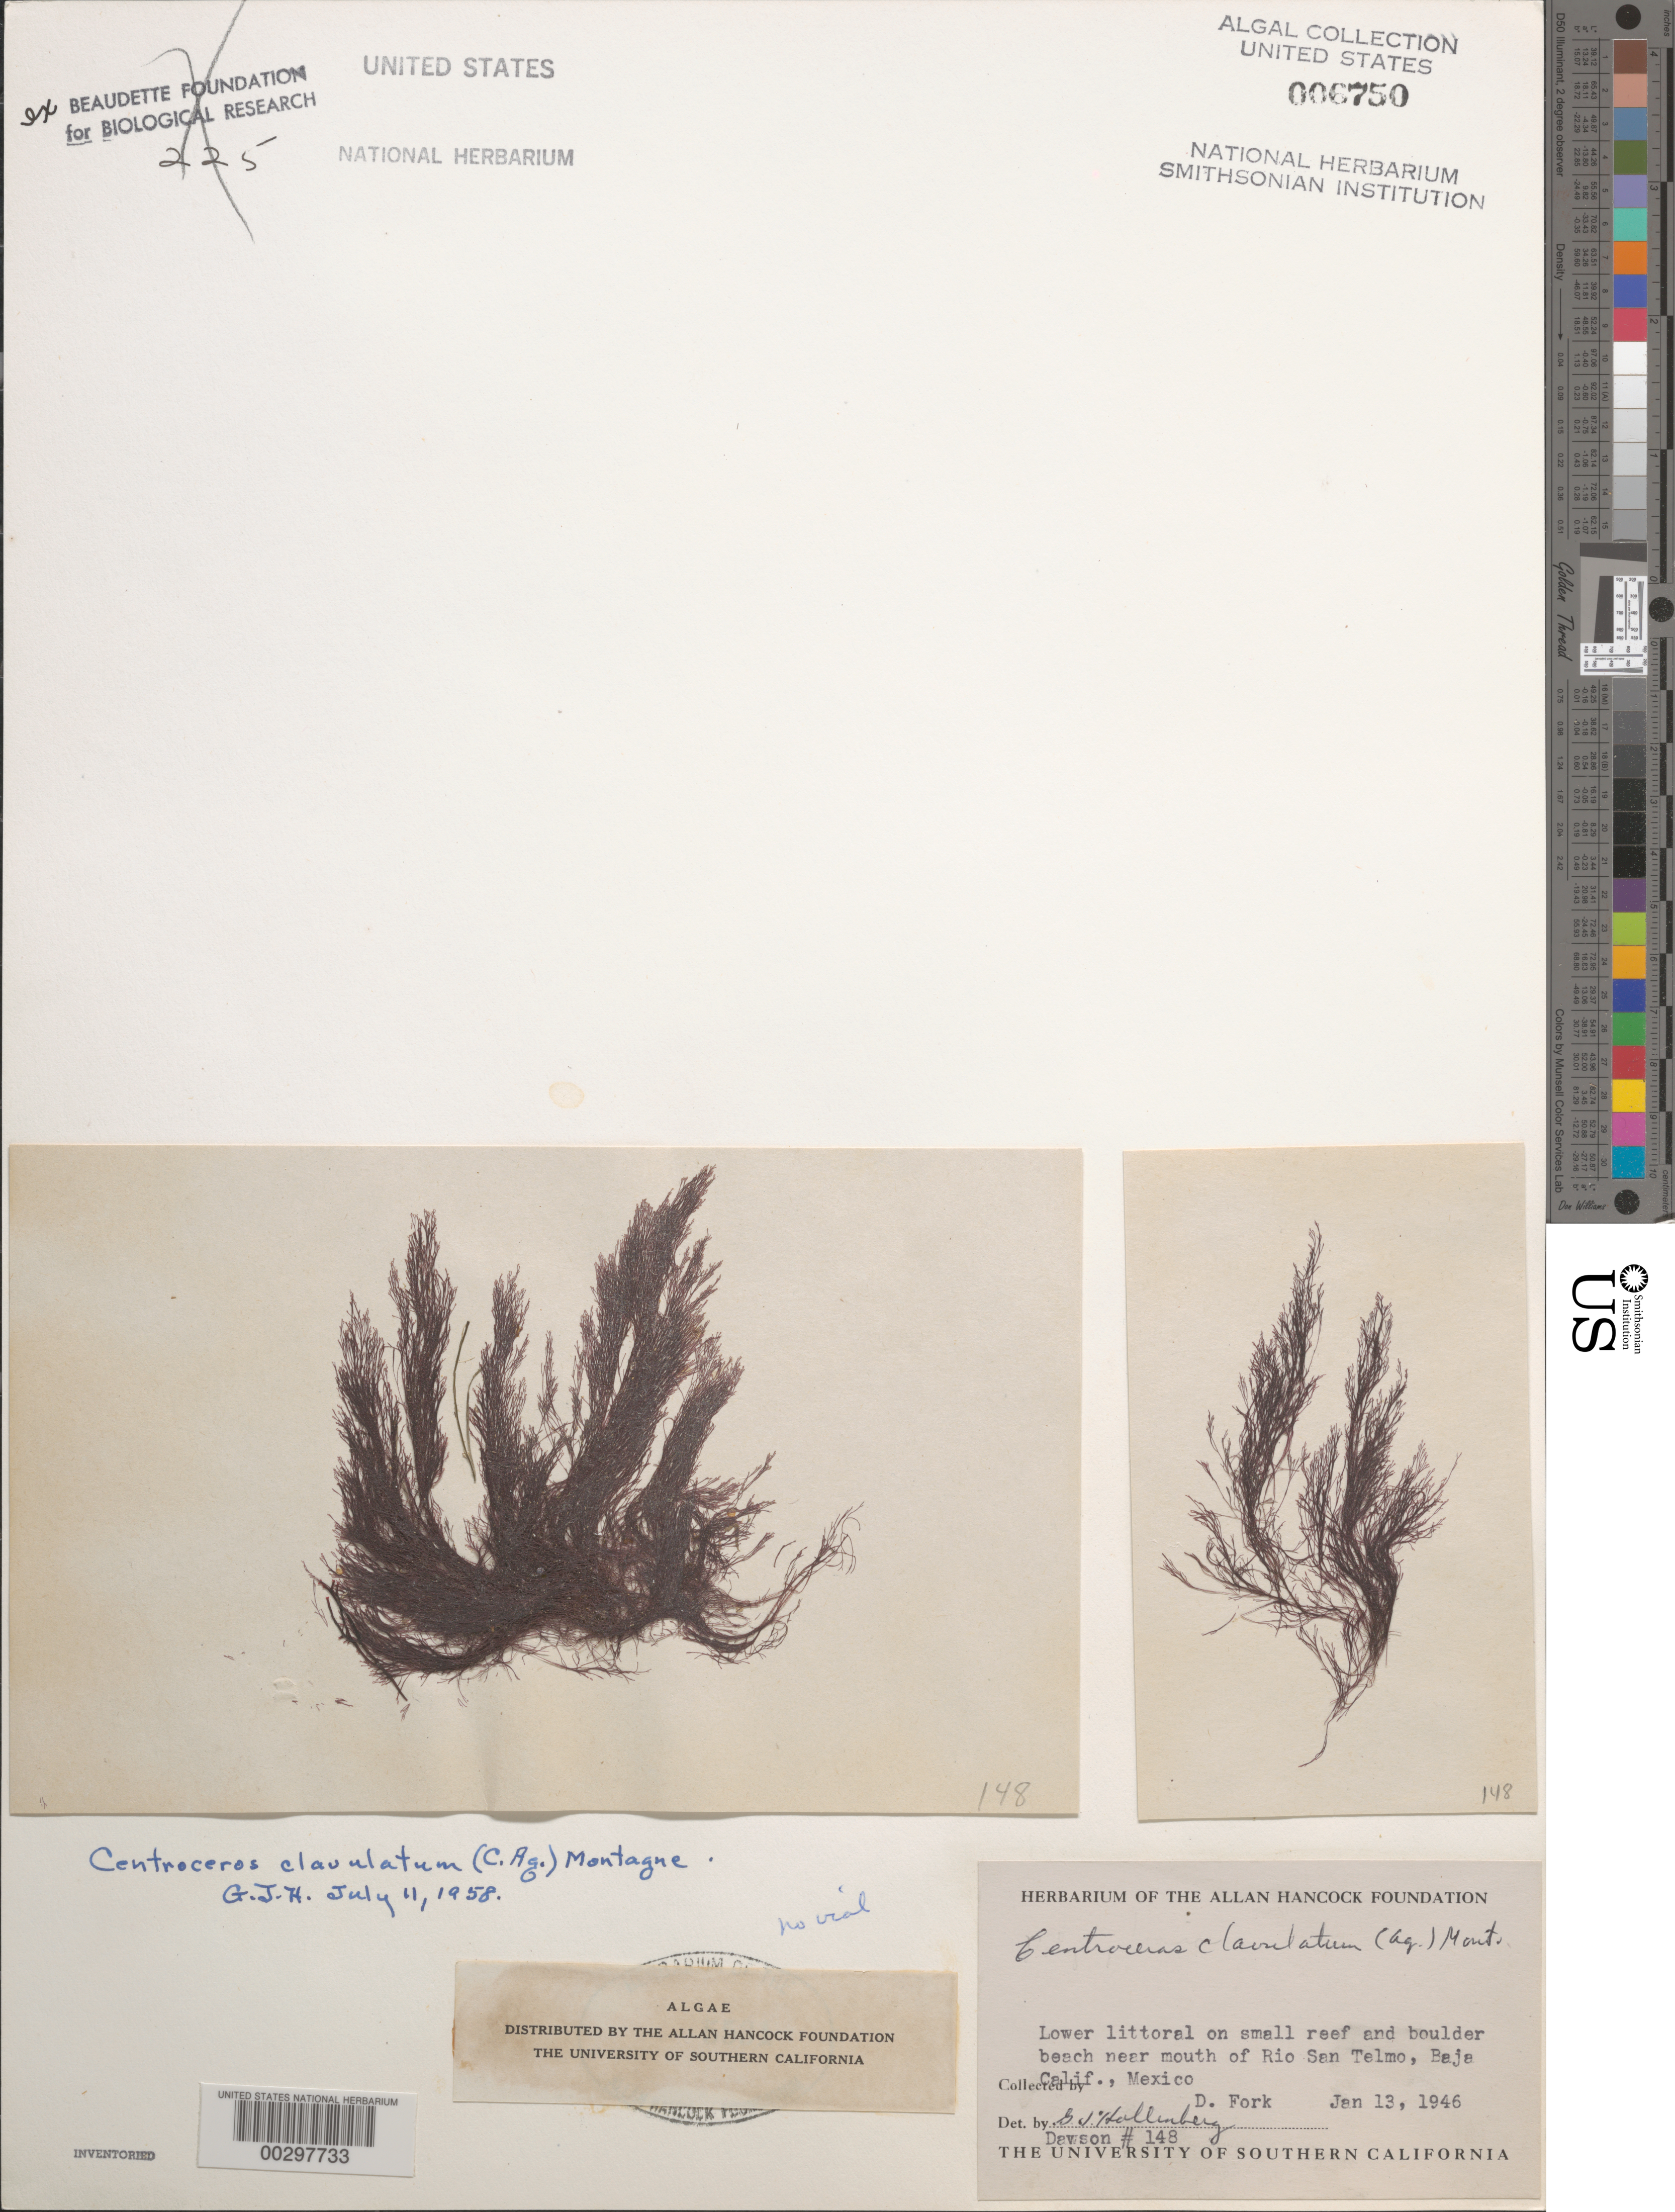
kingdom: Plantae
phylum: Rhodophyta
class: Florideophyceae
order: Ceramiales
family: Ceramiaceae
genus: Centroceras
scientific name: Centroceras clavulatum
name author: (C. Agardh) Mont.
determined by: Hollenberg, George J.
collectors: D. Fork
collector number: EYD 148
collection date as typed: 13 Jan 1946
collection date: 1946-01-13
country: Mexico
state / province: Baja California Norte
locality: Near Rio San Telmo mouth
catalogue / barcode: US 6750